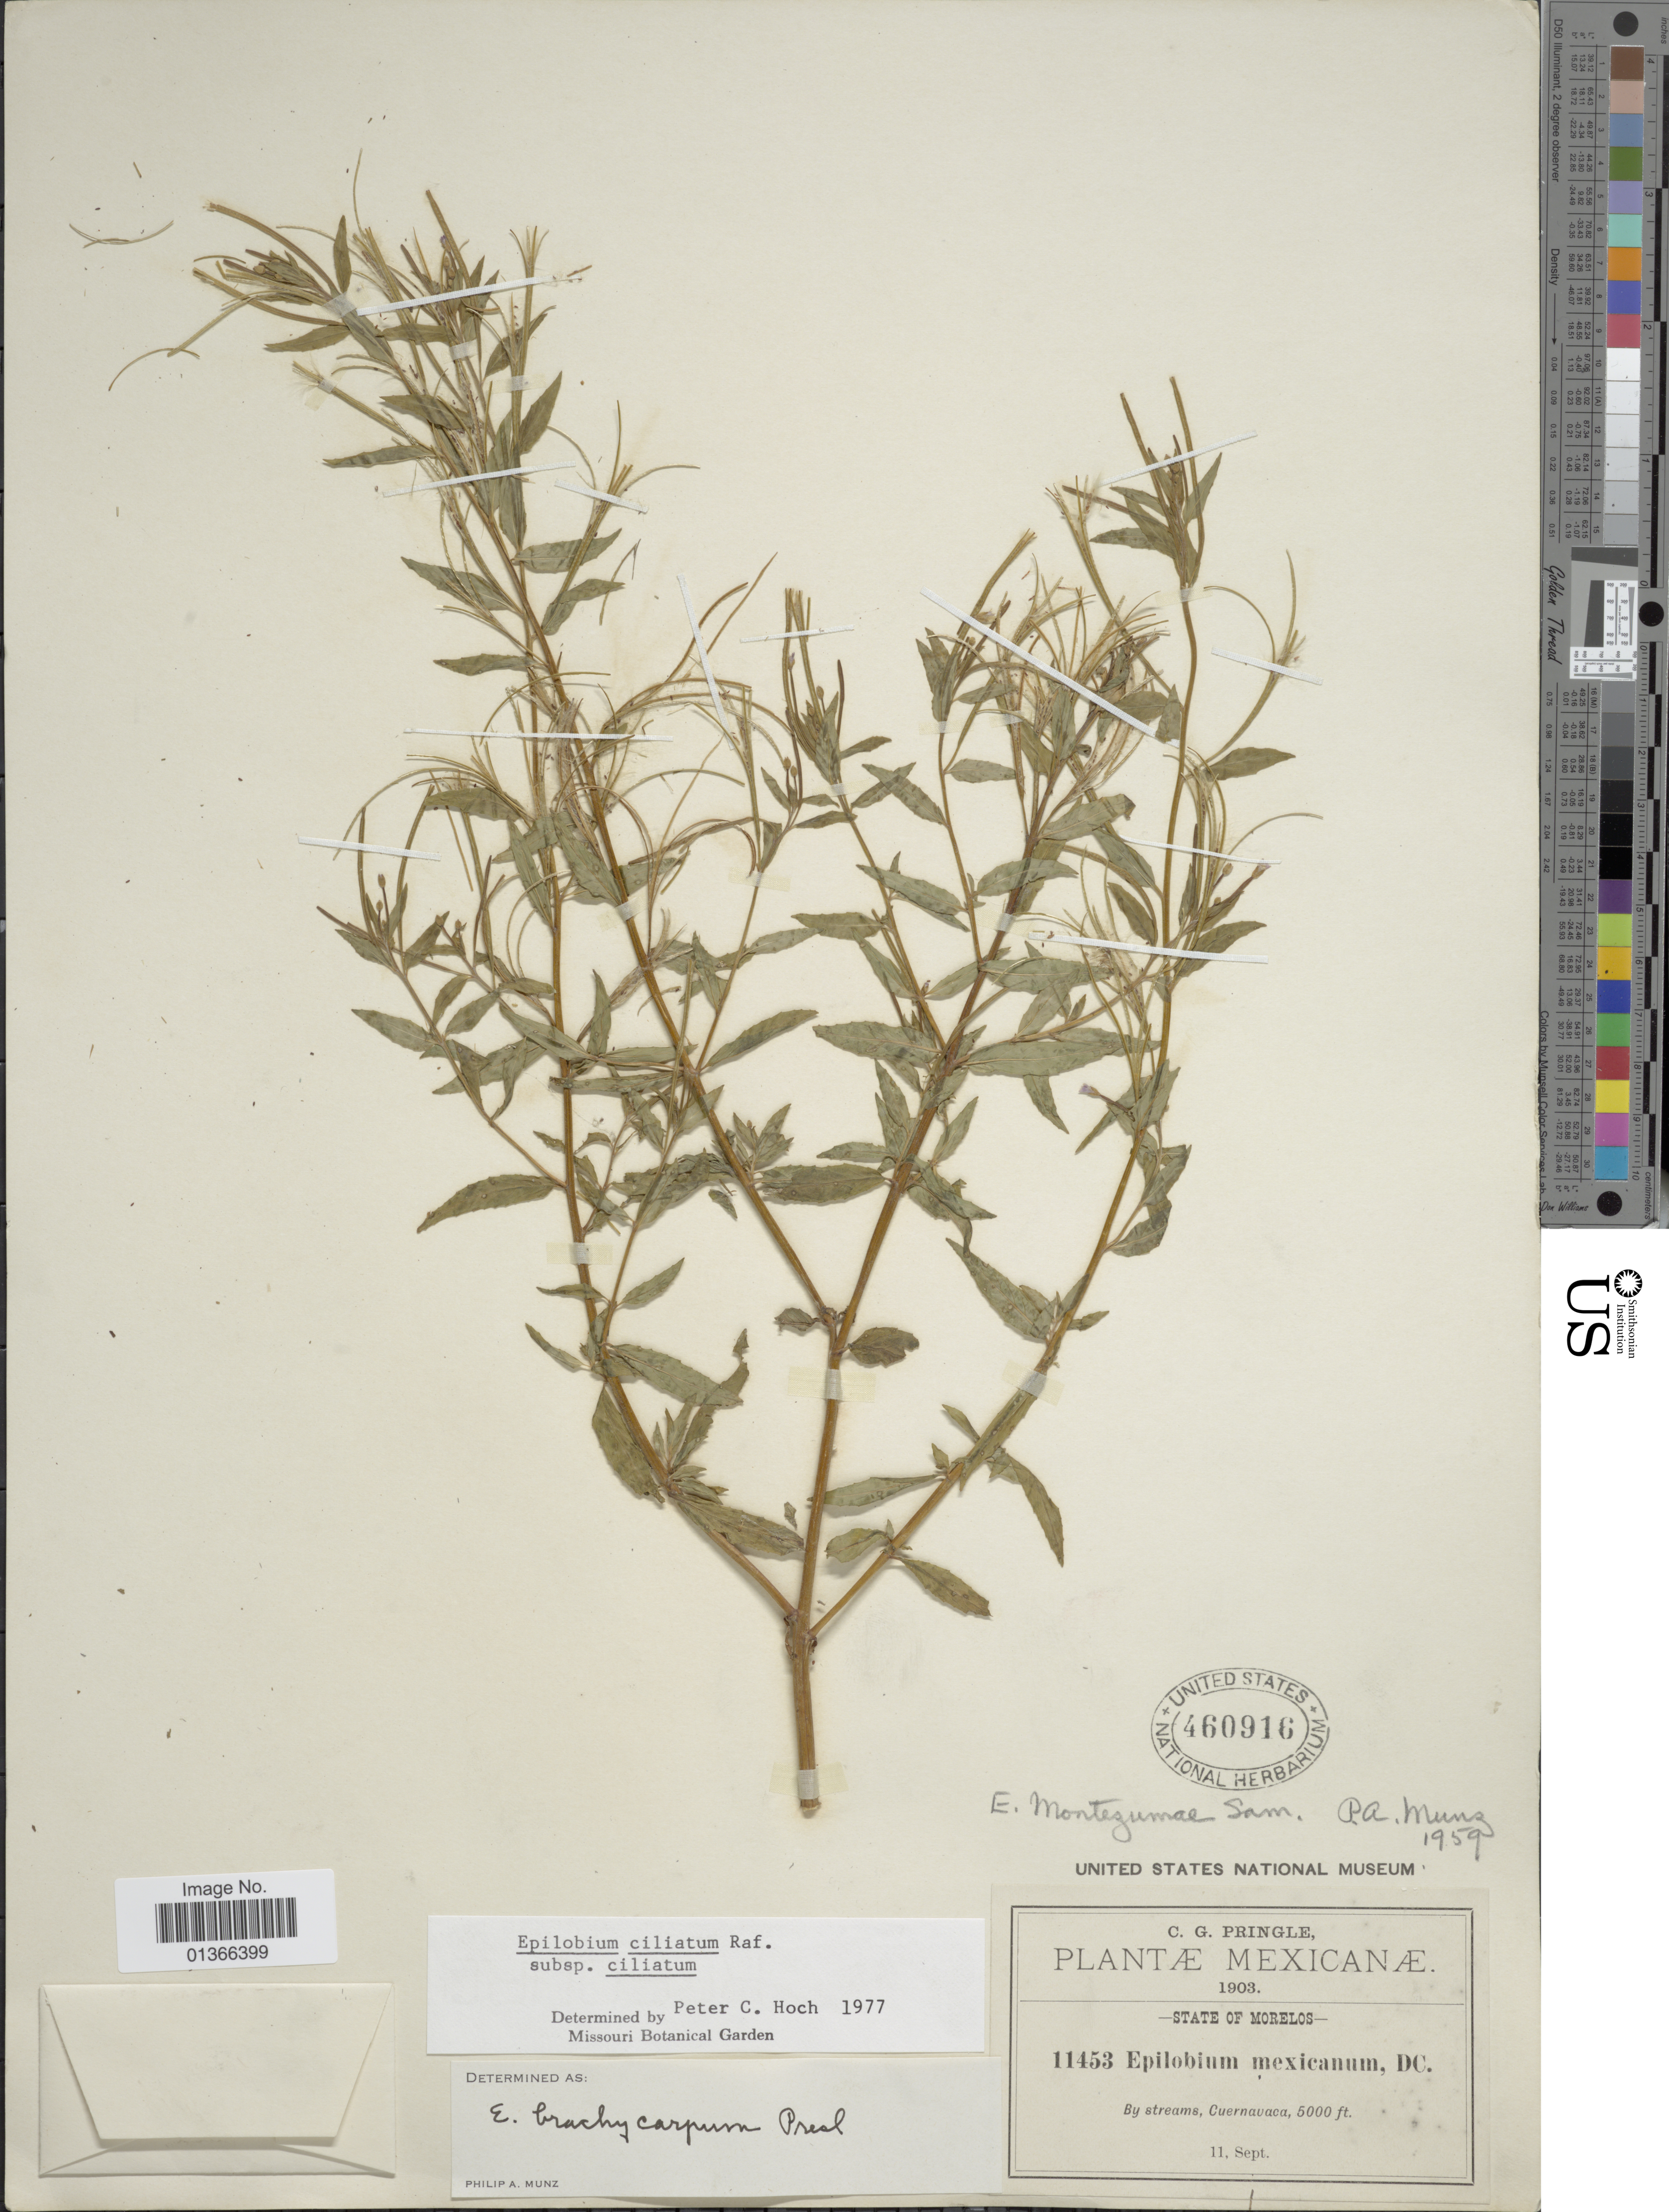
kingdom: Plantae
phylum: Tracheophyta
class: Magnoliopsida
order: Myrtales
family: Onagraceae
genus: Epilobium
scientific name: Epilobium ciliatum subsp. ciliatum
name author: Raf.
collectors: C. G. Pringle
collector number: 11453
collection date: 1903-09-11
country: Mexico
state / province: Morelos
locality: Cuernavaca.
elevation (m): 1524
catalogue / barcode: US 460916